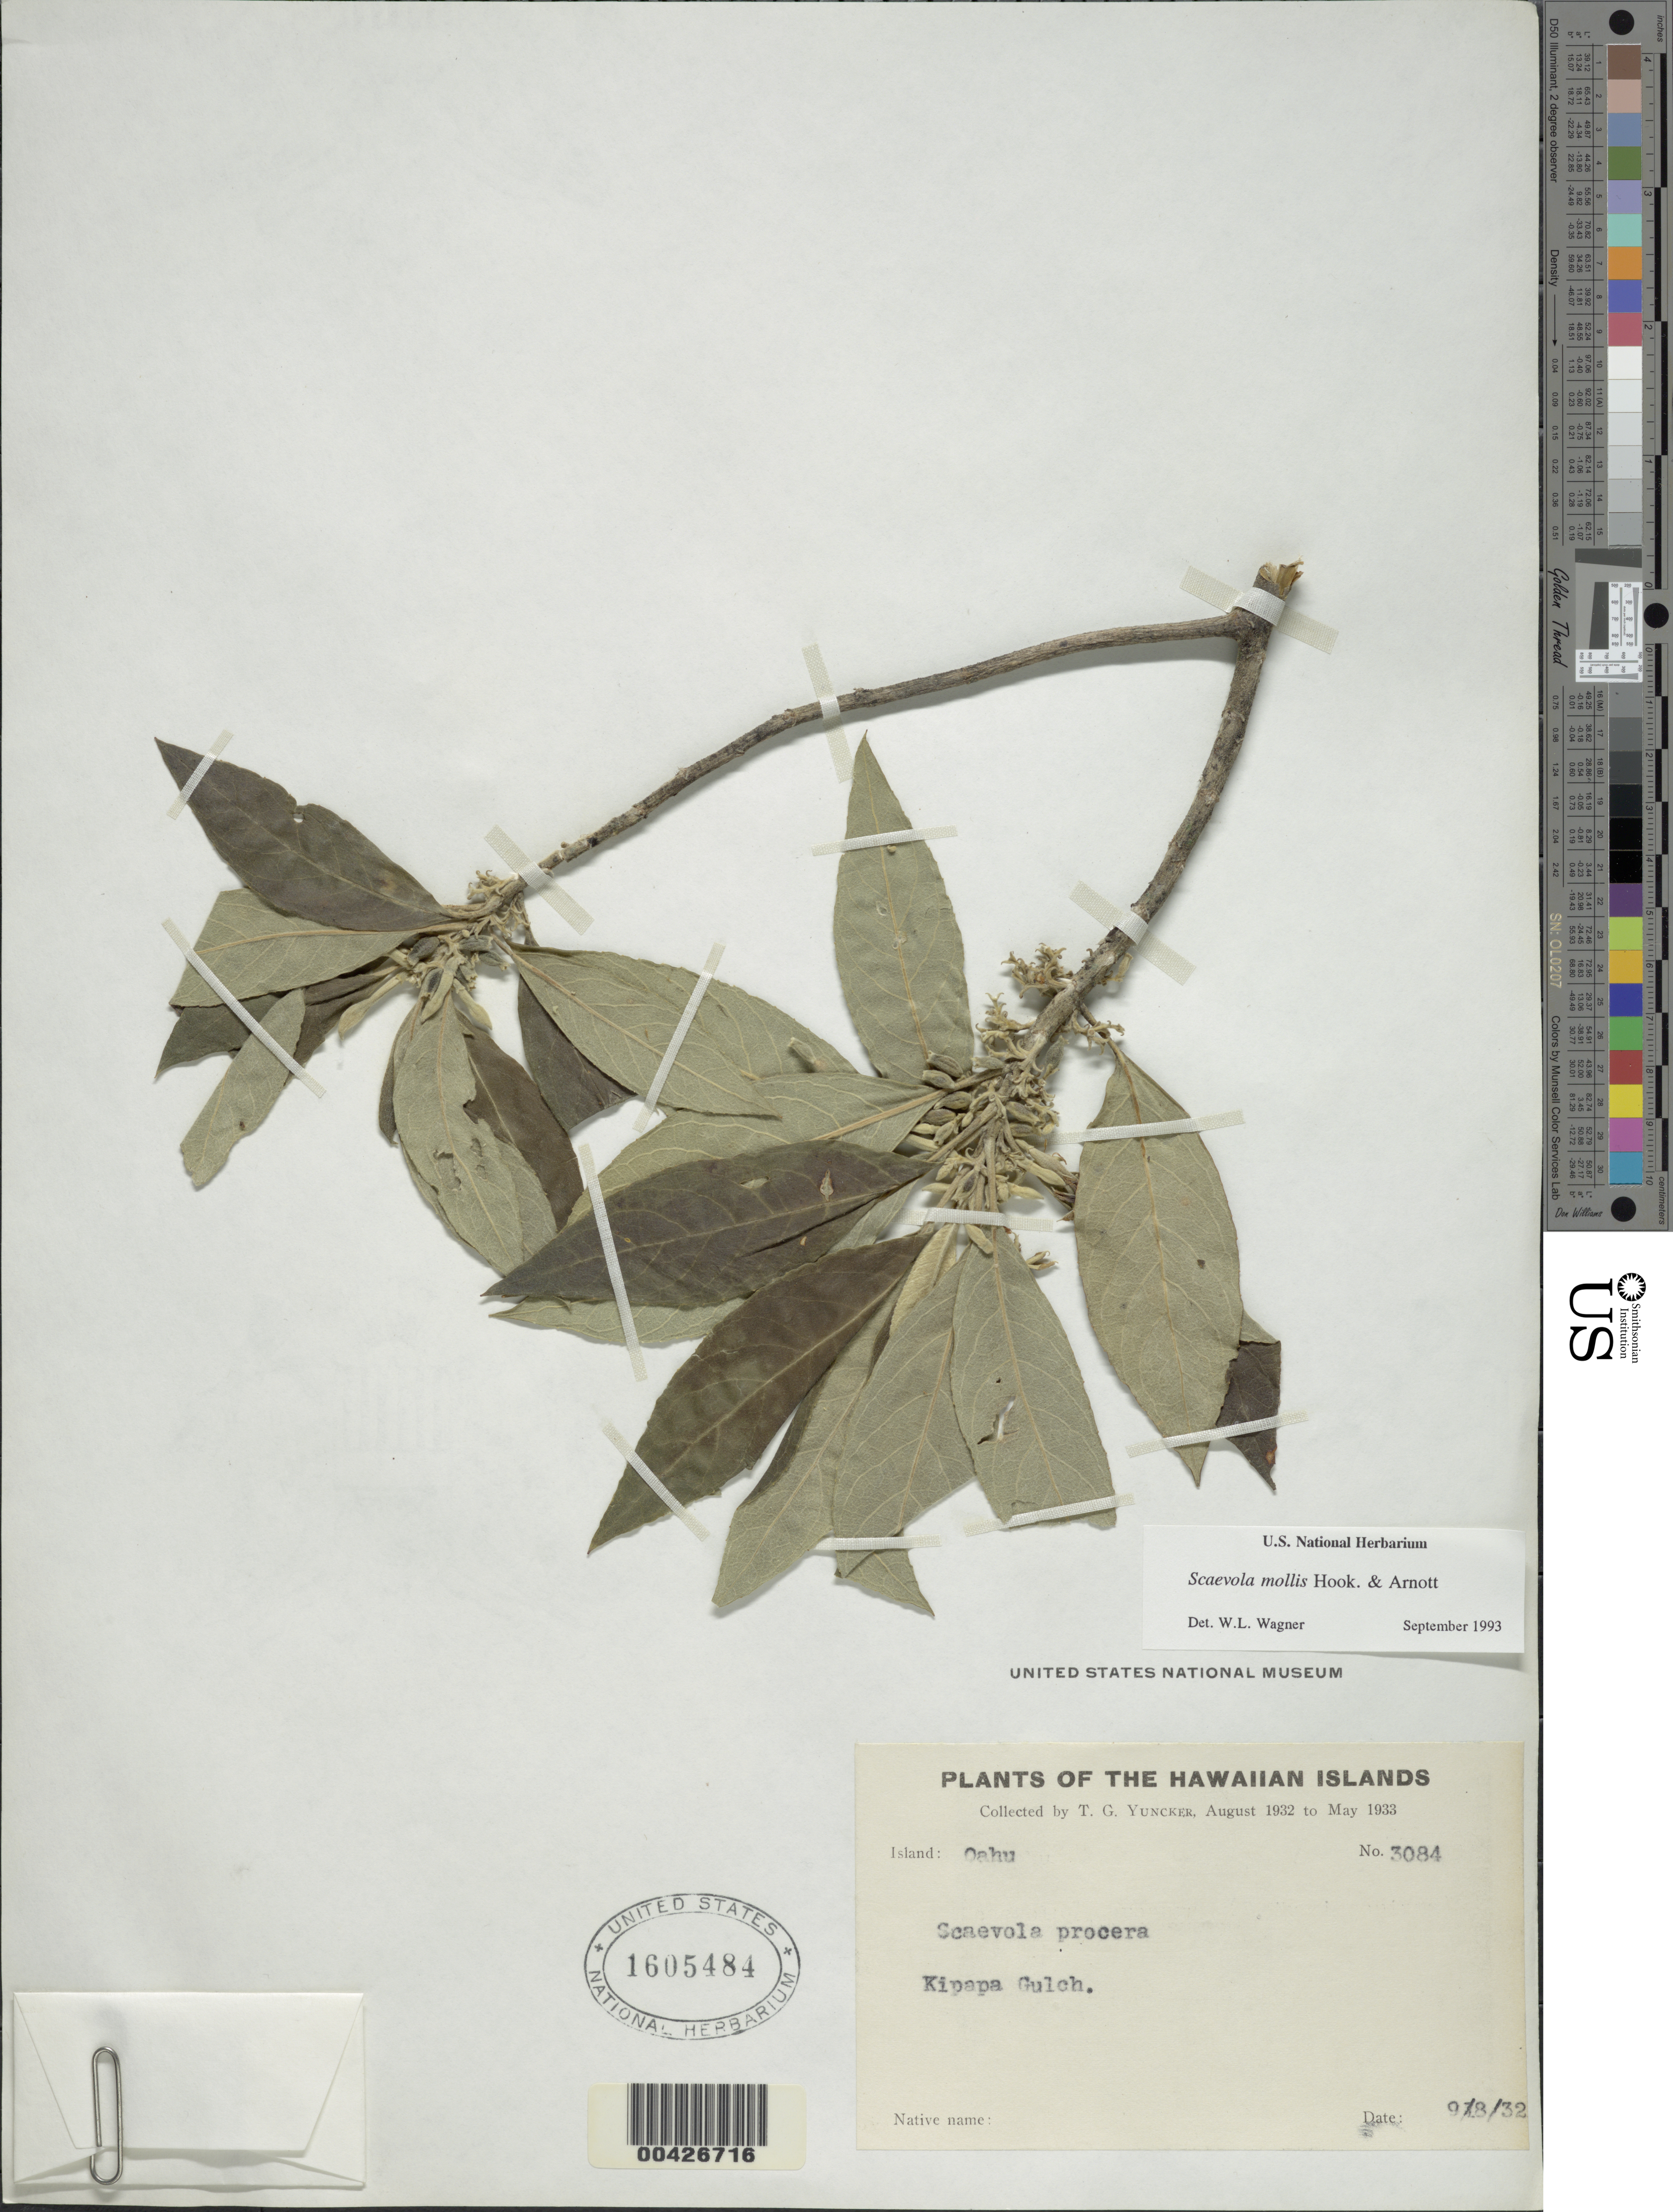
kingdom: Plantae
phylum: Tracheophyta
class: Magnoliopsida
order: Asterales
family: Goodeniaceae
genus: Scaevola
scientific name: Scaevola mollis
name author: Hook. & Arn.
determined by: Wagner, W. L., (BOT), Smithsonian Institution - National Museum of Natural History (UNITED STATES)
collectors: T. G. Yuncker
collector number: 3084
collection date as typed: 18 Sep 1932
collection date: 1932-09-18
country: United States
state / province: Hawaii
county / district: Honolulu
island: Oahu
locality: Kipapa Gulch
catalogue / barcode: US 1605484